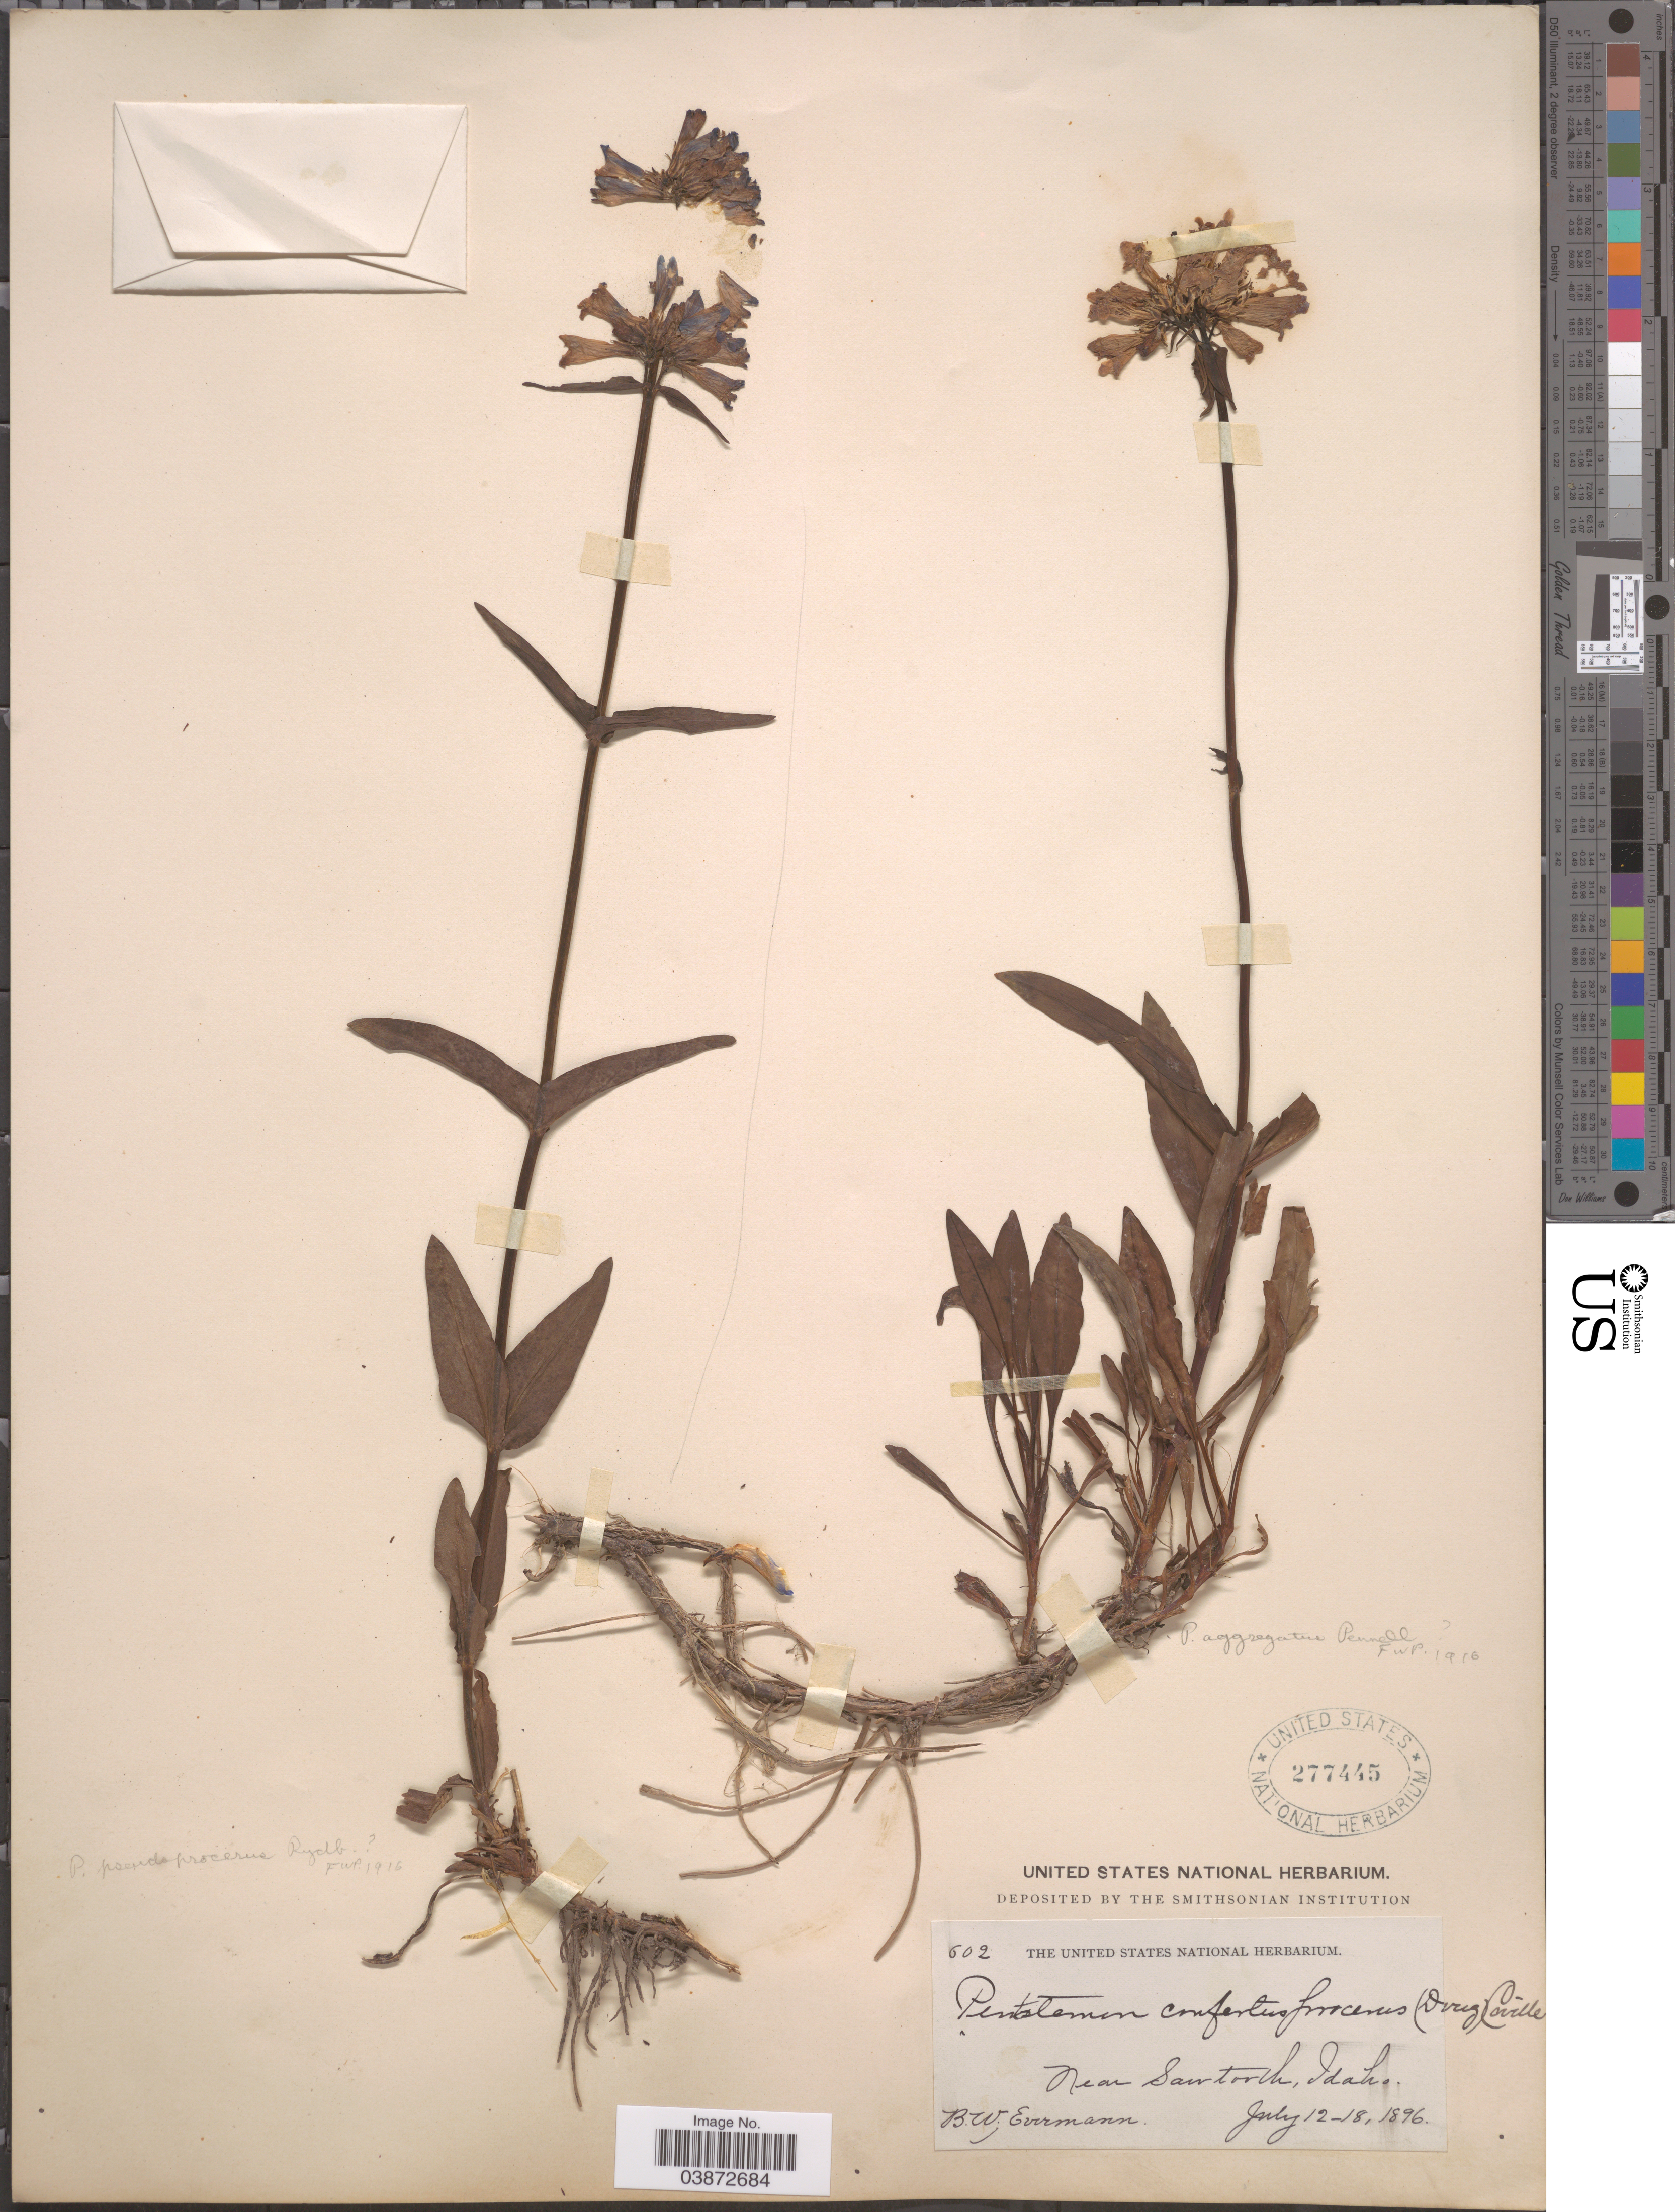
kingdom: Plantae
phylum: Tracheophyta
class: Magnoliopsida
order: Lamiales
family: Plantaginaceae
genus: Penstemon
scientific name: Penstemon aggregatus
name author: Pennell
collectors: B. W. Evermann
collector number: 602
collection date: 1896-07-12/1896-07-18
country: United States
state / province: Idaho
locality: Near Sawtooth.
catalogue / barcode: US 277445